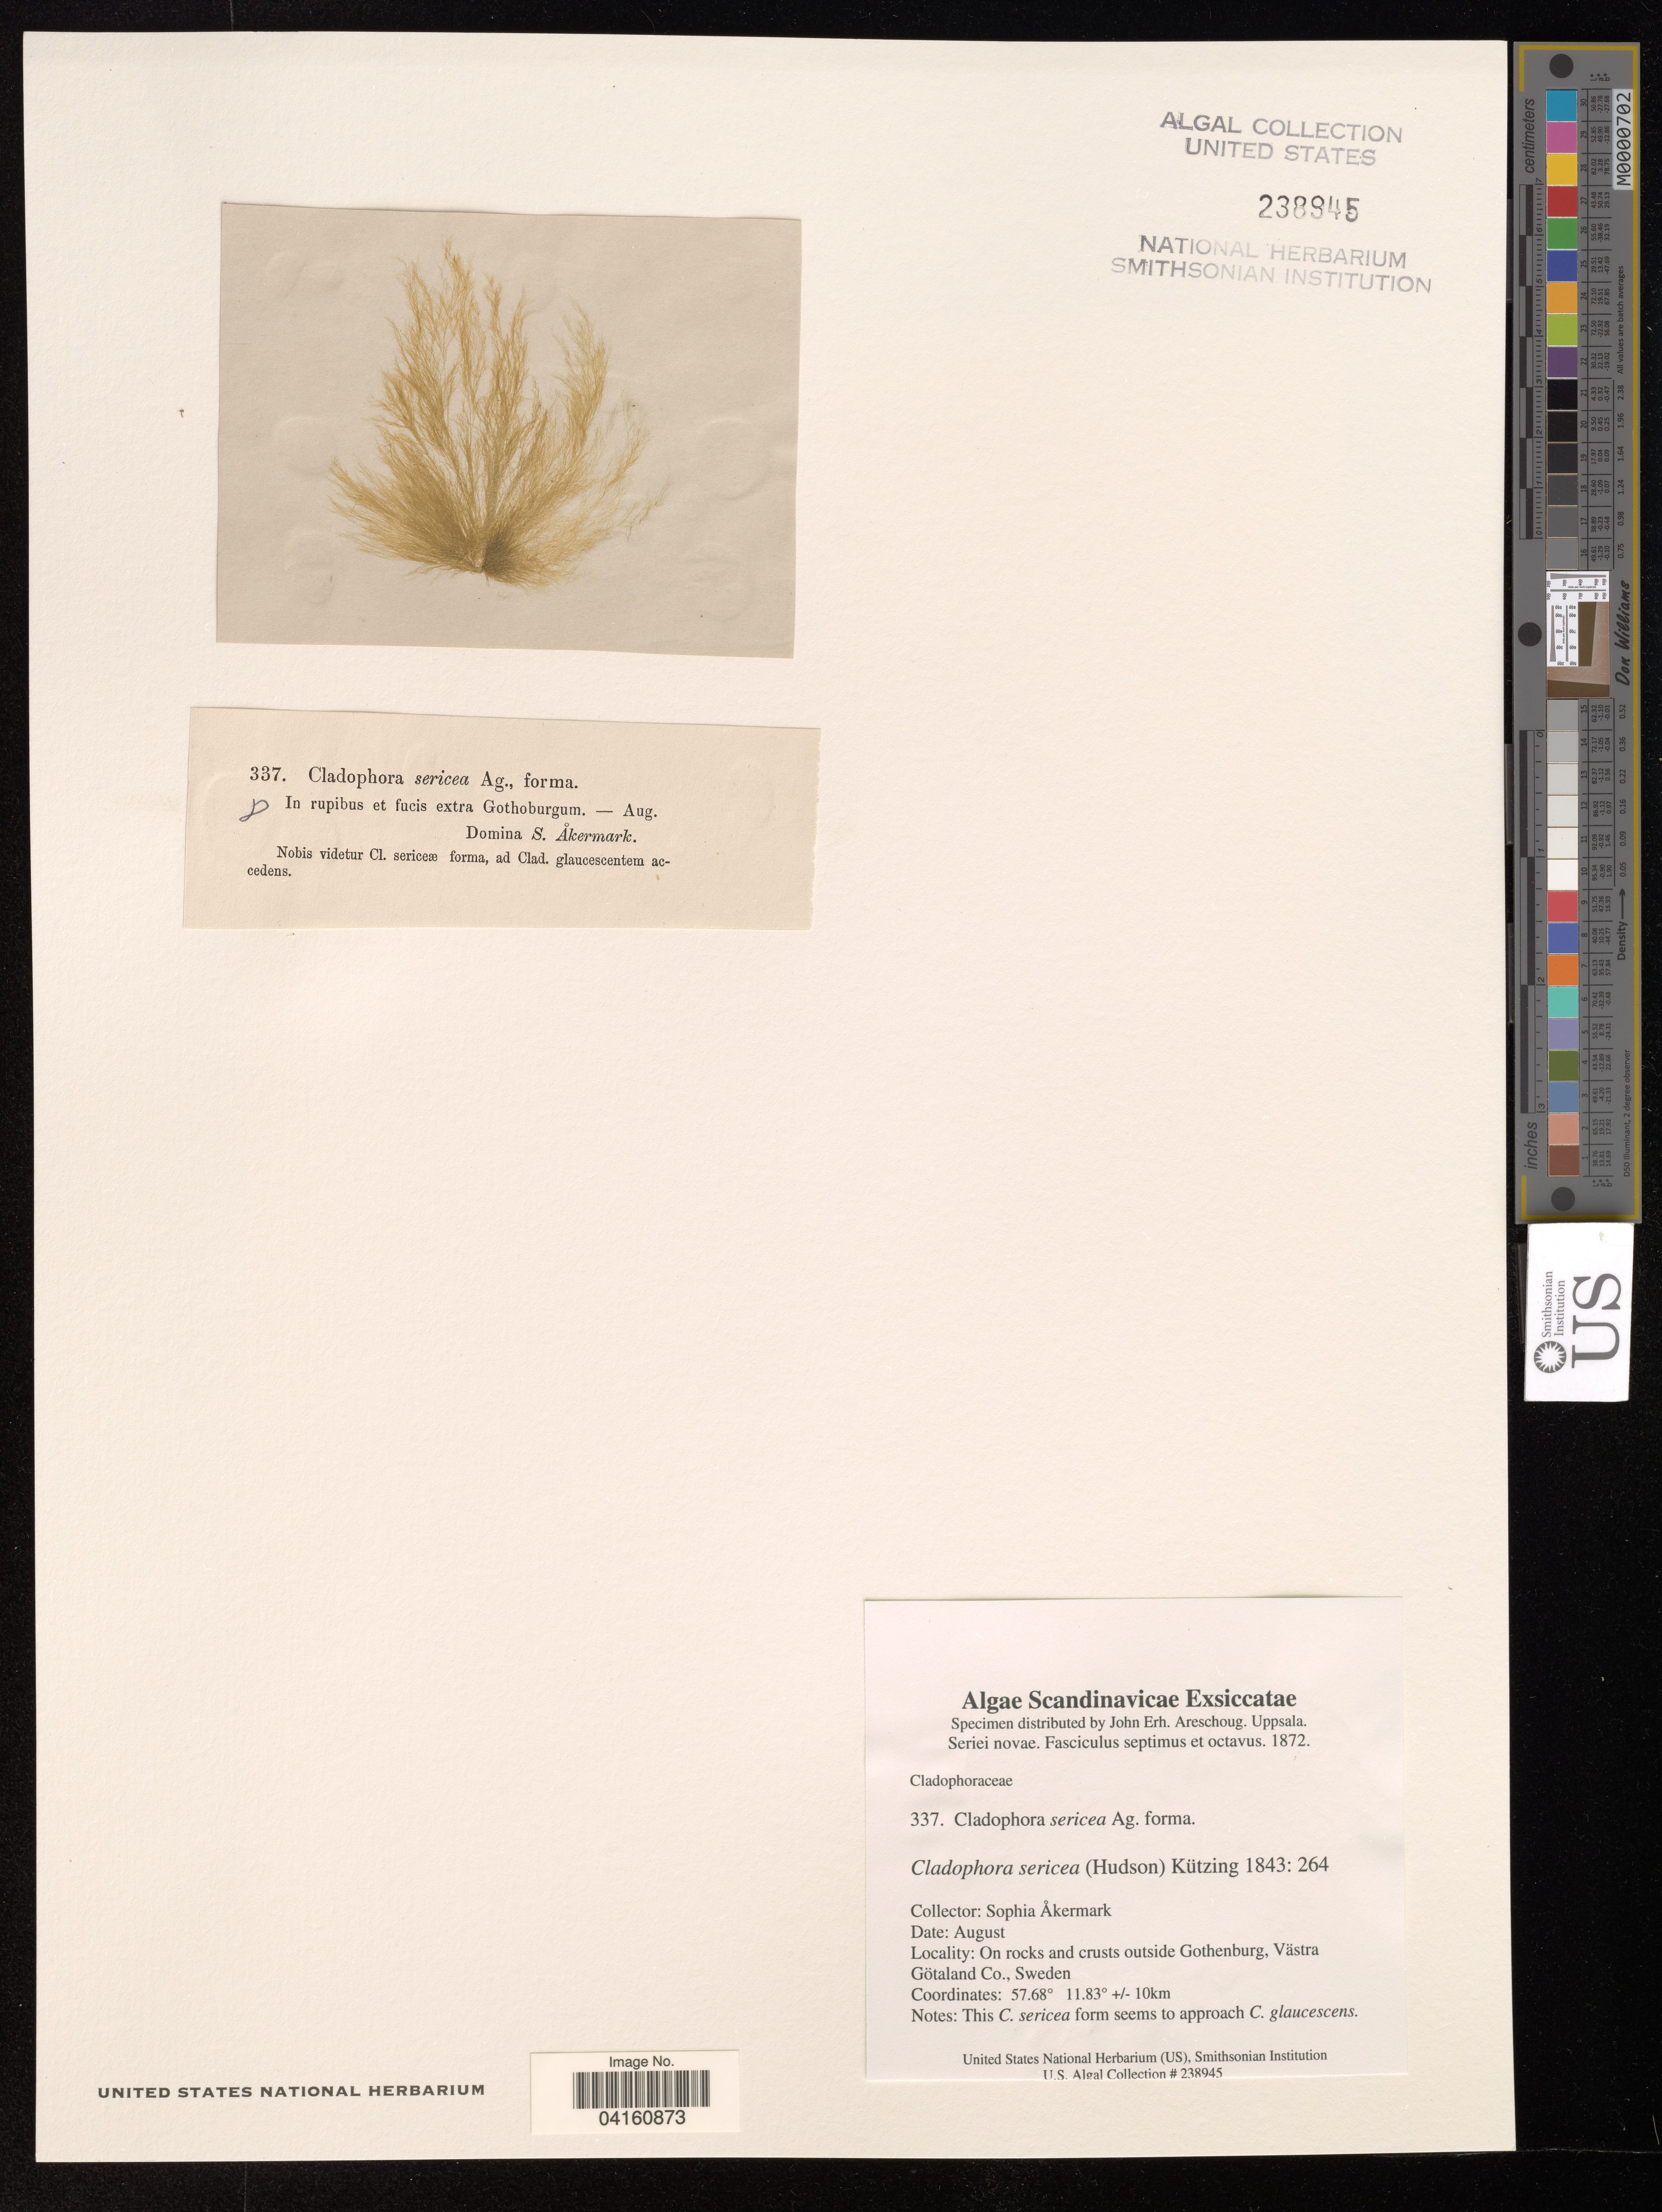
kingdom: Plantae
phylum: Chlorophyta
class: Ulvophyceae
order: Cladophorales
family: Cladophoraceae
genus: Cladophora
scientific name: Cladophora sericea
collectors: S. Akermark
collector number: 337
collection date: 1872-08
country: Sweden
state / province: Västra Götaland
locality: On rocks and crusts outside Gothenburg.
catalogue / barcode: US 238945